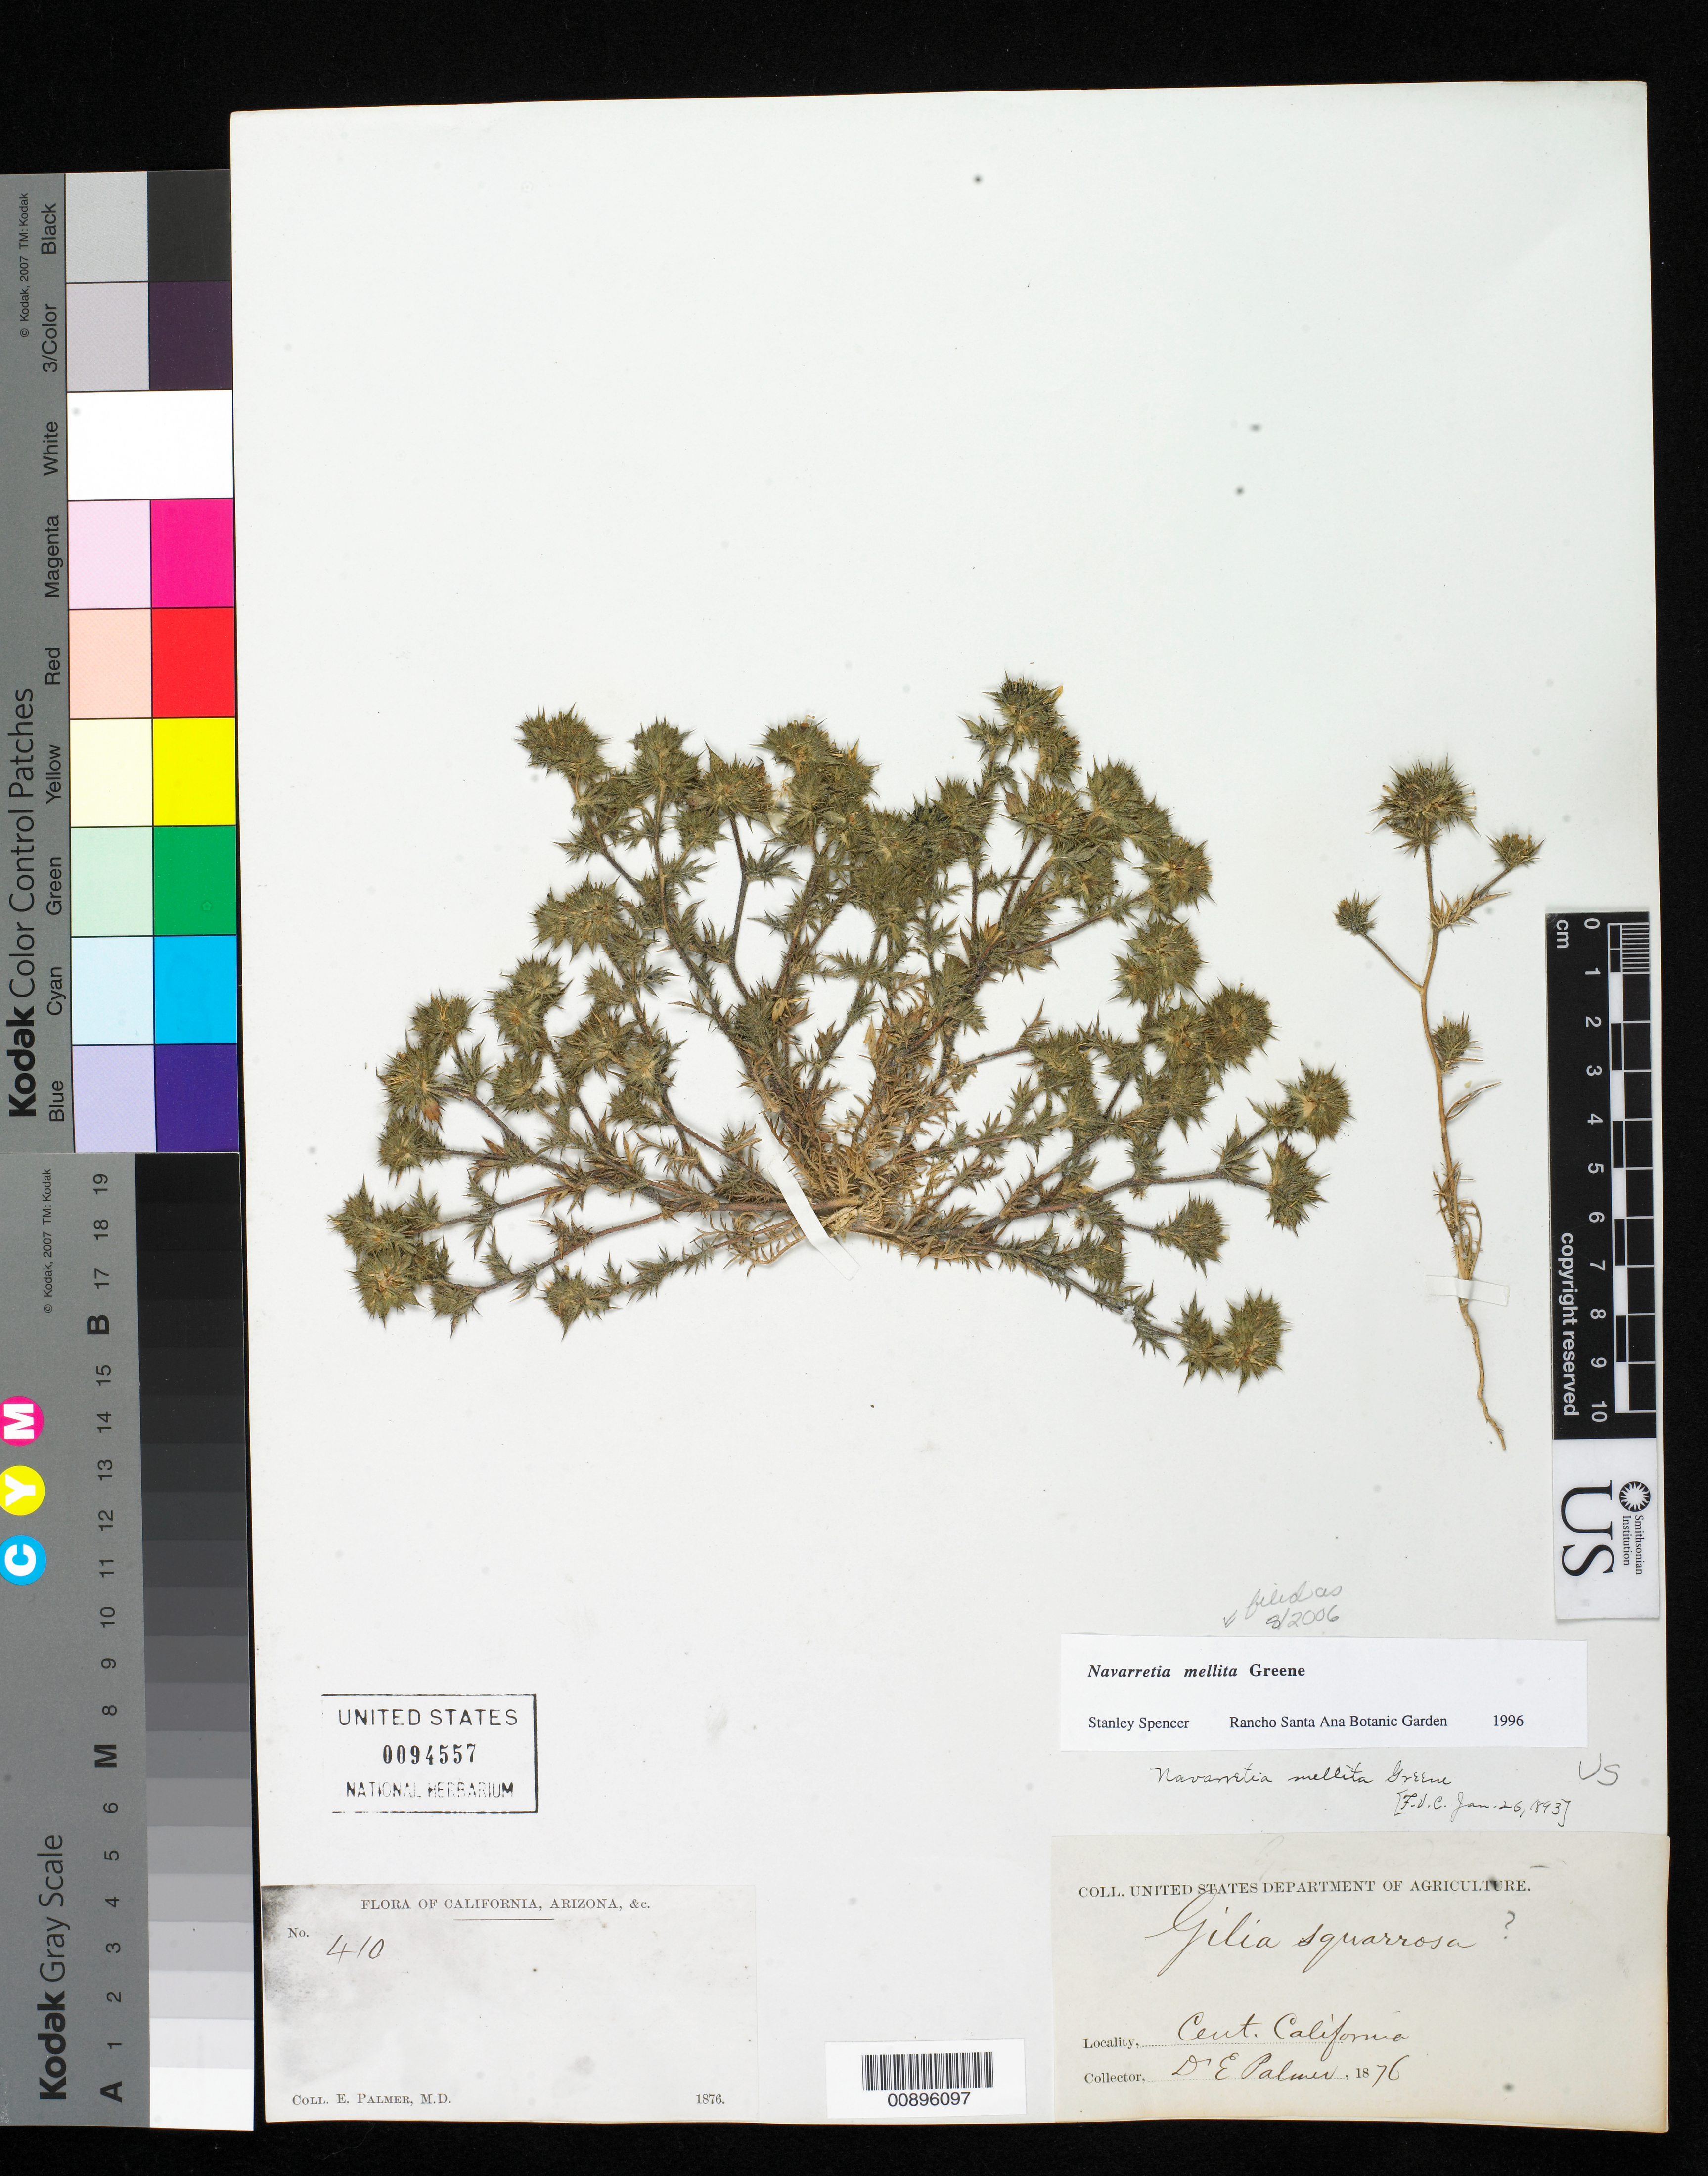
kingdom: Plantae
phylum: Tracheophyta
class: Magnoliopsida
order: Ericales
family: Polemoniaceae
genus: Navarretia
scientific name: Navarretia mellita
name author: Greene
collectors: E. Palmer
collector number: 410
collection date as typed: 1876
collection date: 1876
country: United States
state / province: California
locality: Central California.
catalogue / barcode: US 94557